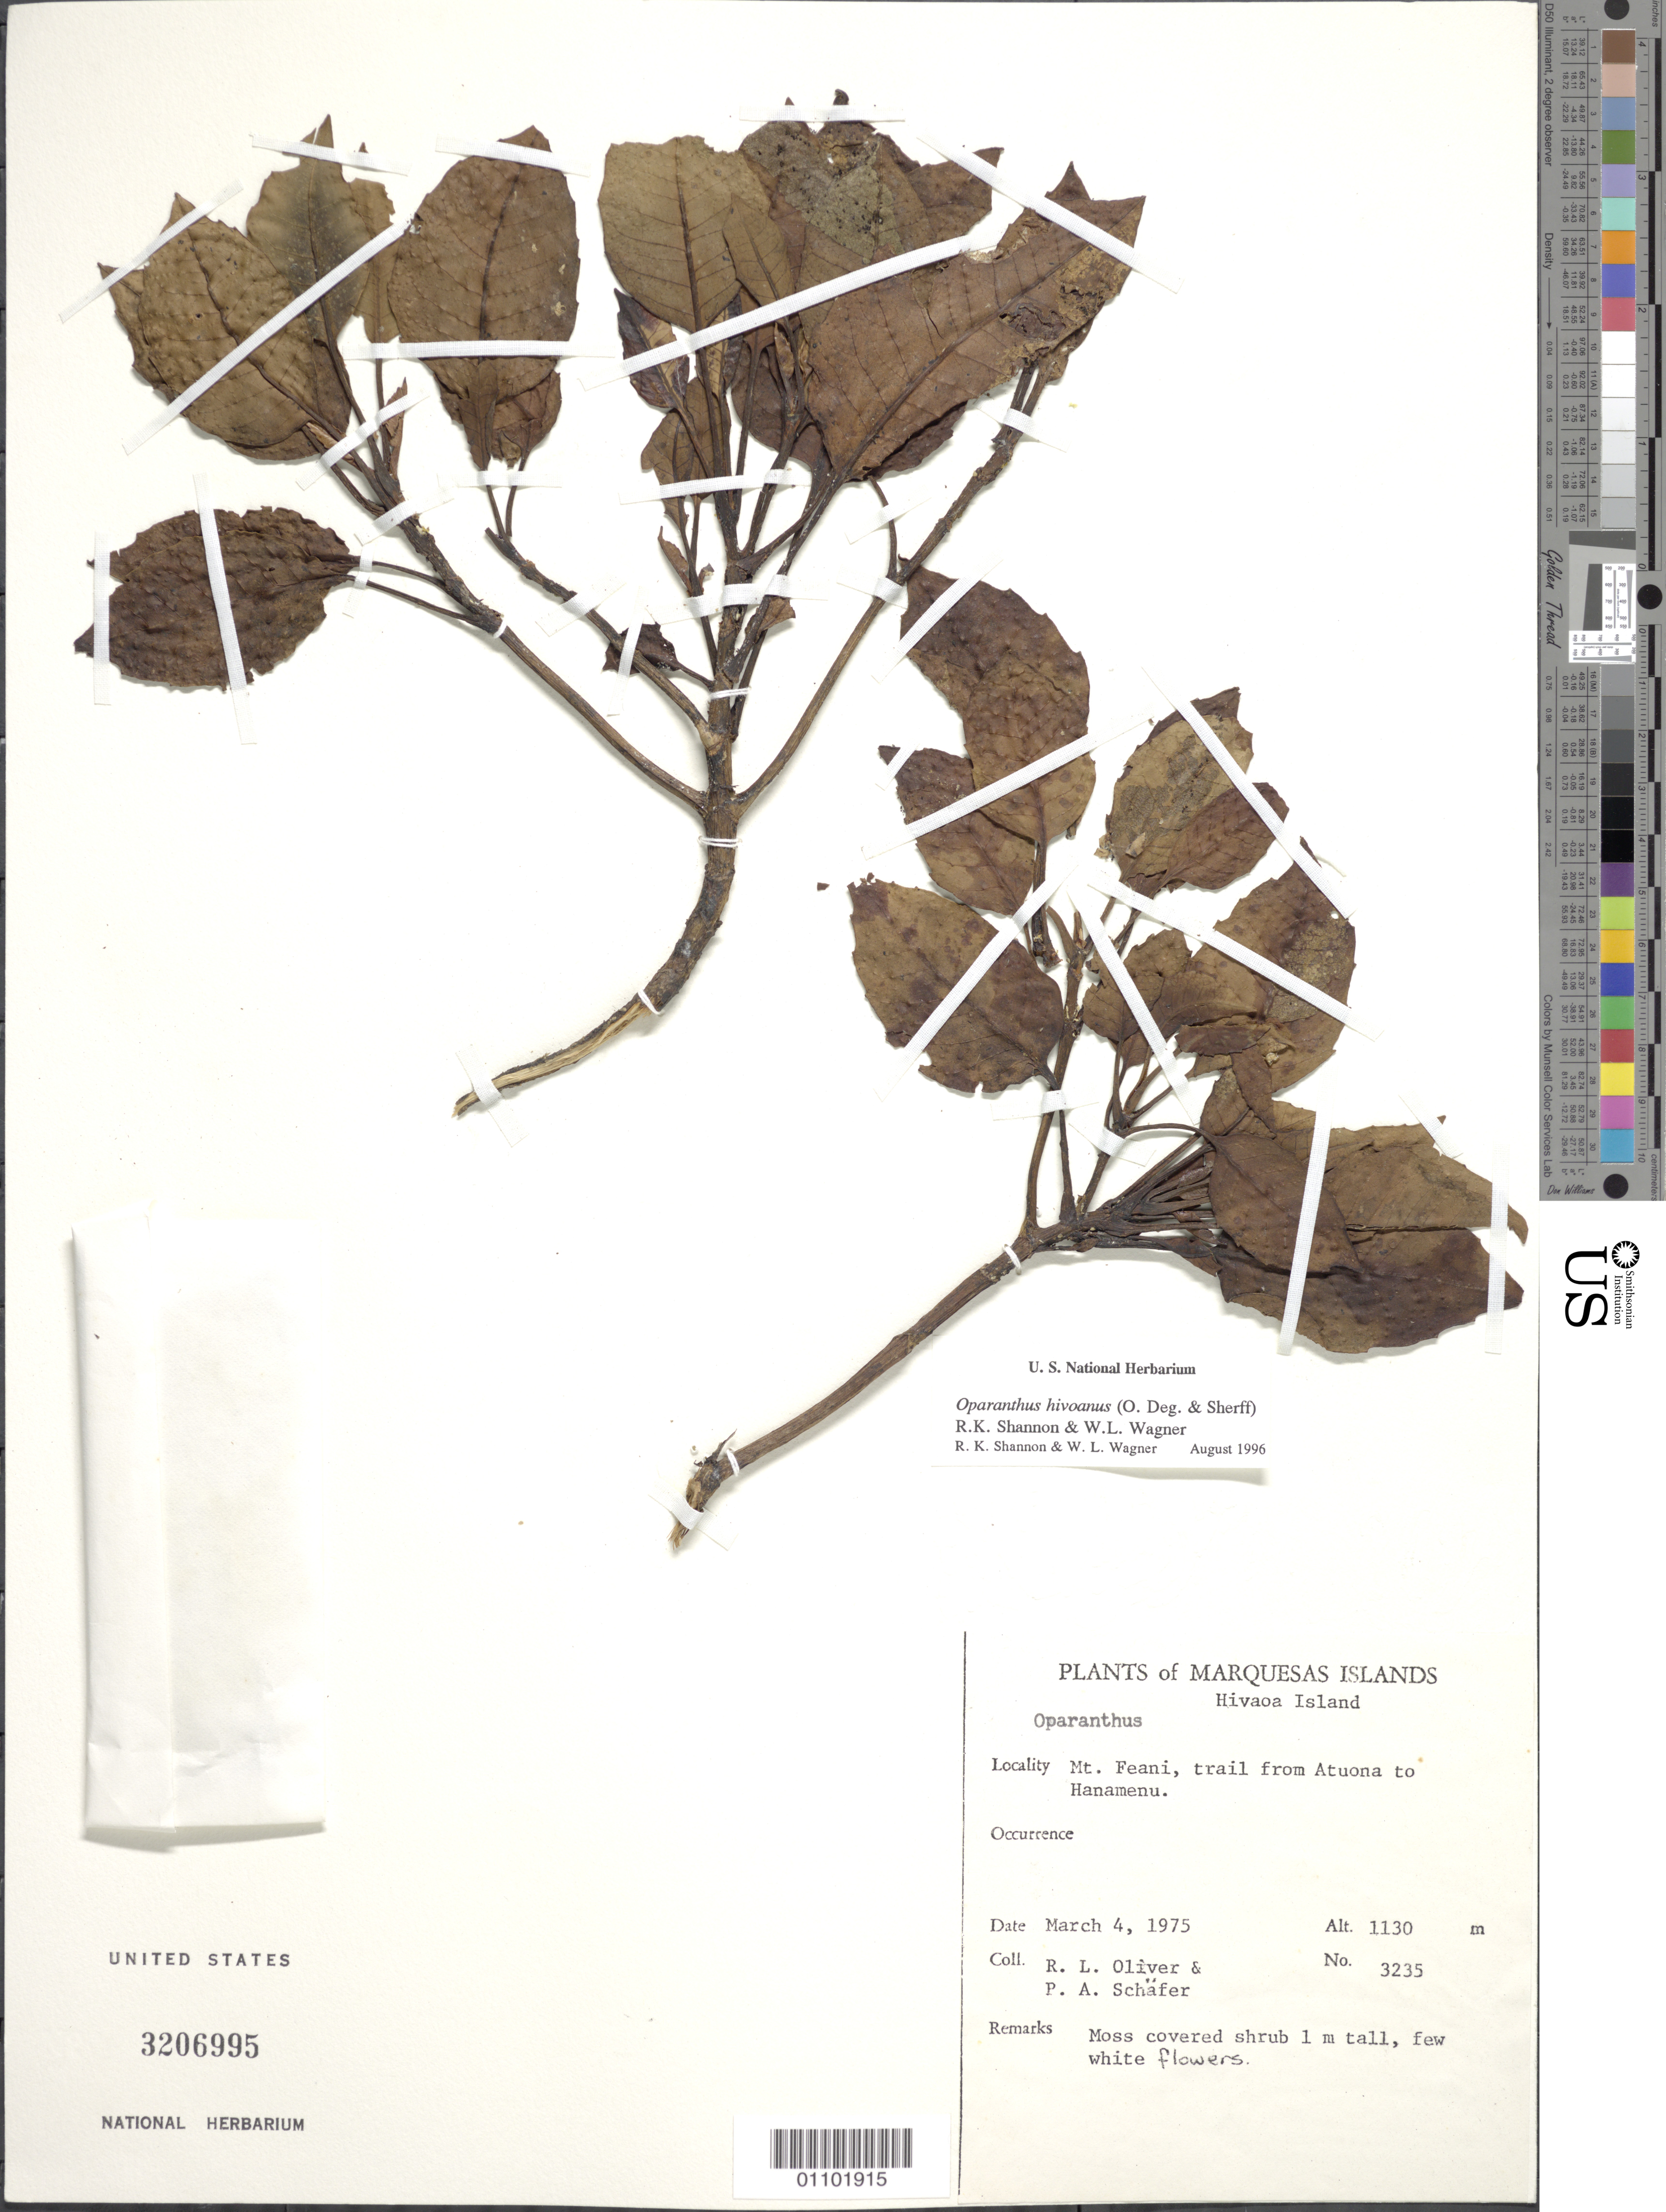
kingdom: Plantae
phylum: Tracheophyta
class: Magnoliopsida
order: Asterales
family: Asteraceae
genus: Oparanthus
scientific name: Oparanthus hivoanus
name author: (Deg. & Sherff) R.K. Shannon & W.L. Wagner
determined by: Wagner, W. L., (BOT), Smithsonian Institution - National Museum of Natural History (UNITED STATES)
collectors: R. L. Oliver & P. A. Schäfer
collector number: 3235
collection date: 1975-03-04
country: French Polynesia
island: Hiva Oa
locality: Mt. Feani, trail from Atuona to Hanamenu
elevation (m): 1130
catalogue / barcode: US 3206995